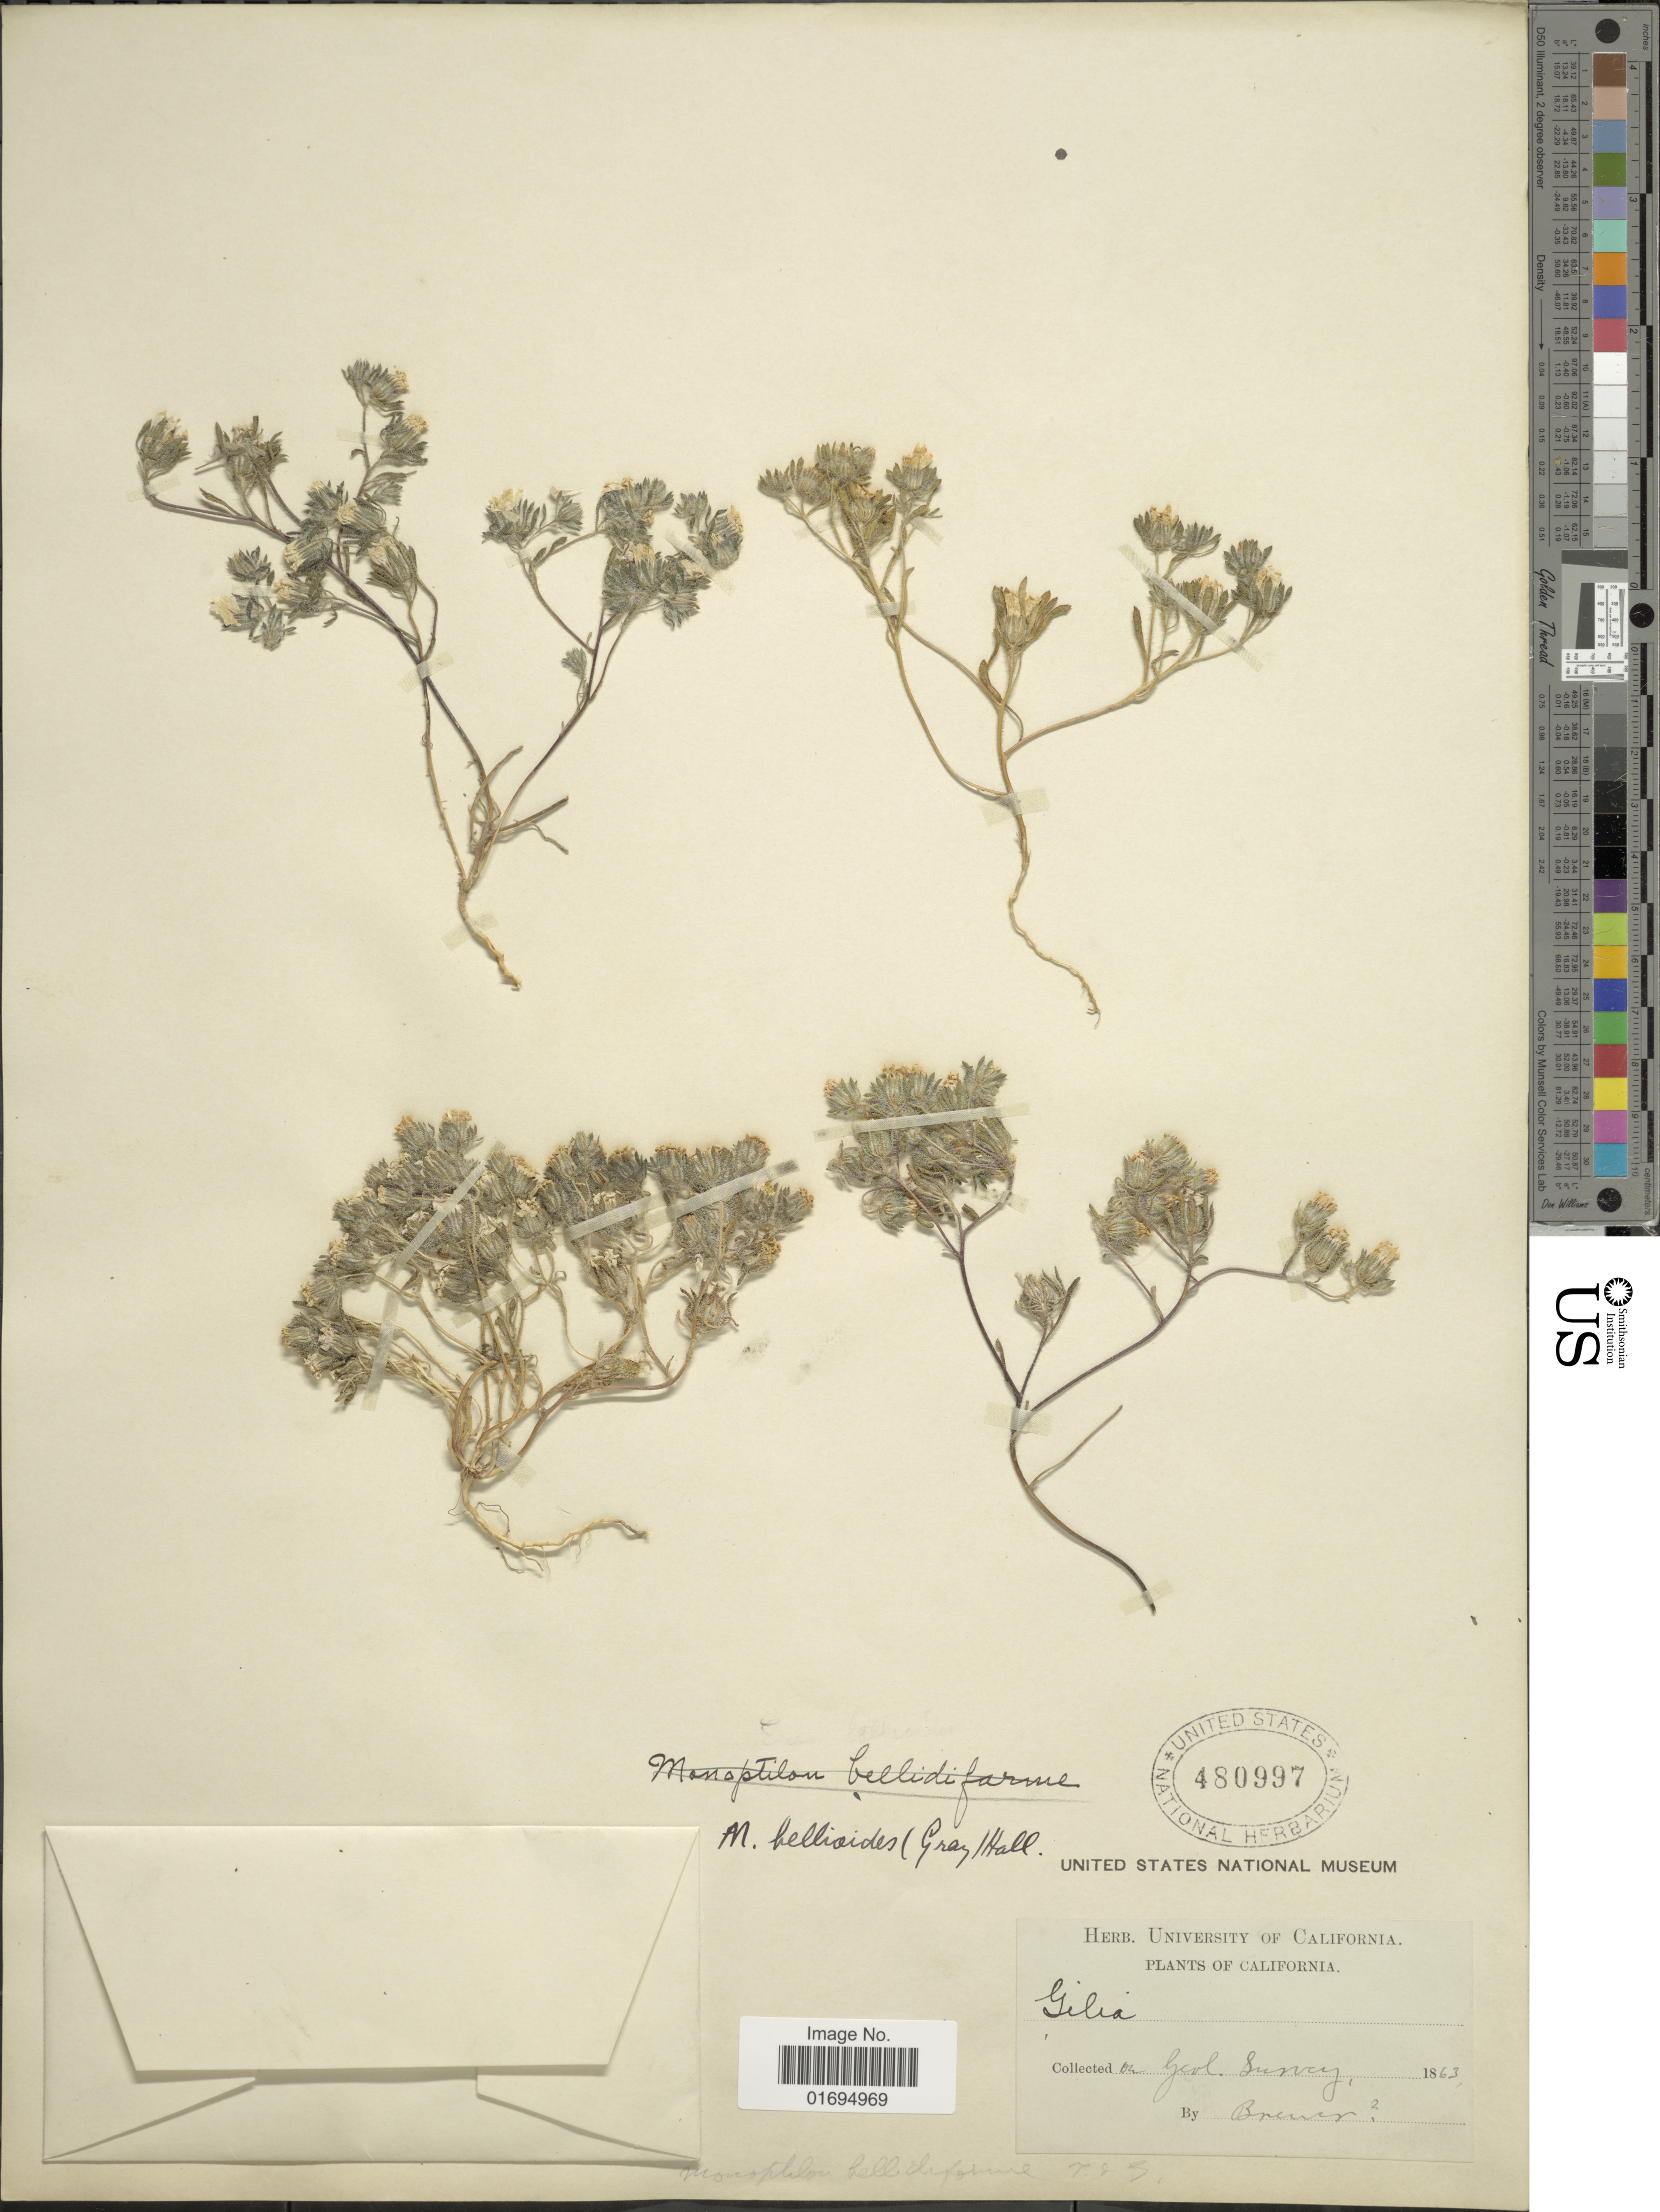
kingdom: Plantae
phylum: Tracheophyta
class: Magnoliopsida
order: Asterales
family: Asteraceae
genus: Monoptilon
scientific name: Monoptilon bellioides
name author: (A. Gray) H.M. Hall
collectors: -. Brewer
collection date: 1863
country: United States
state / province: California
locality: Geol. Survey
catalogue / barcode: US 480997